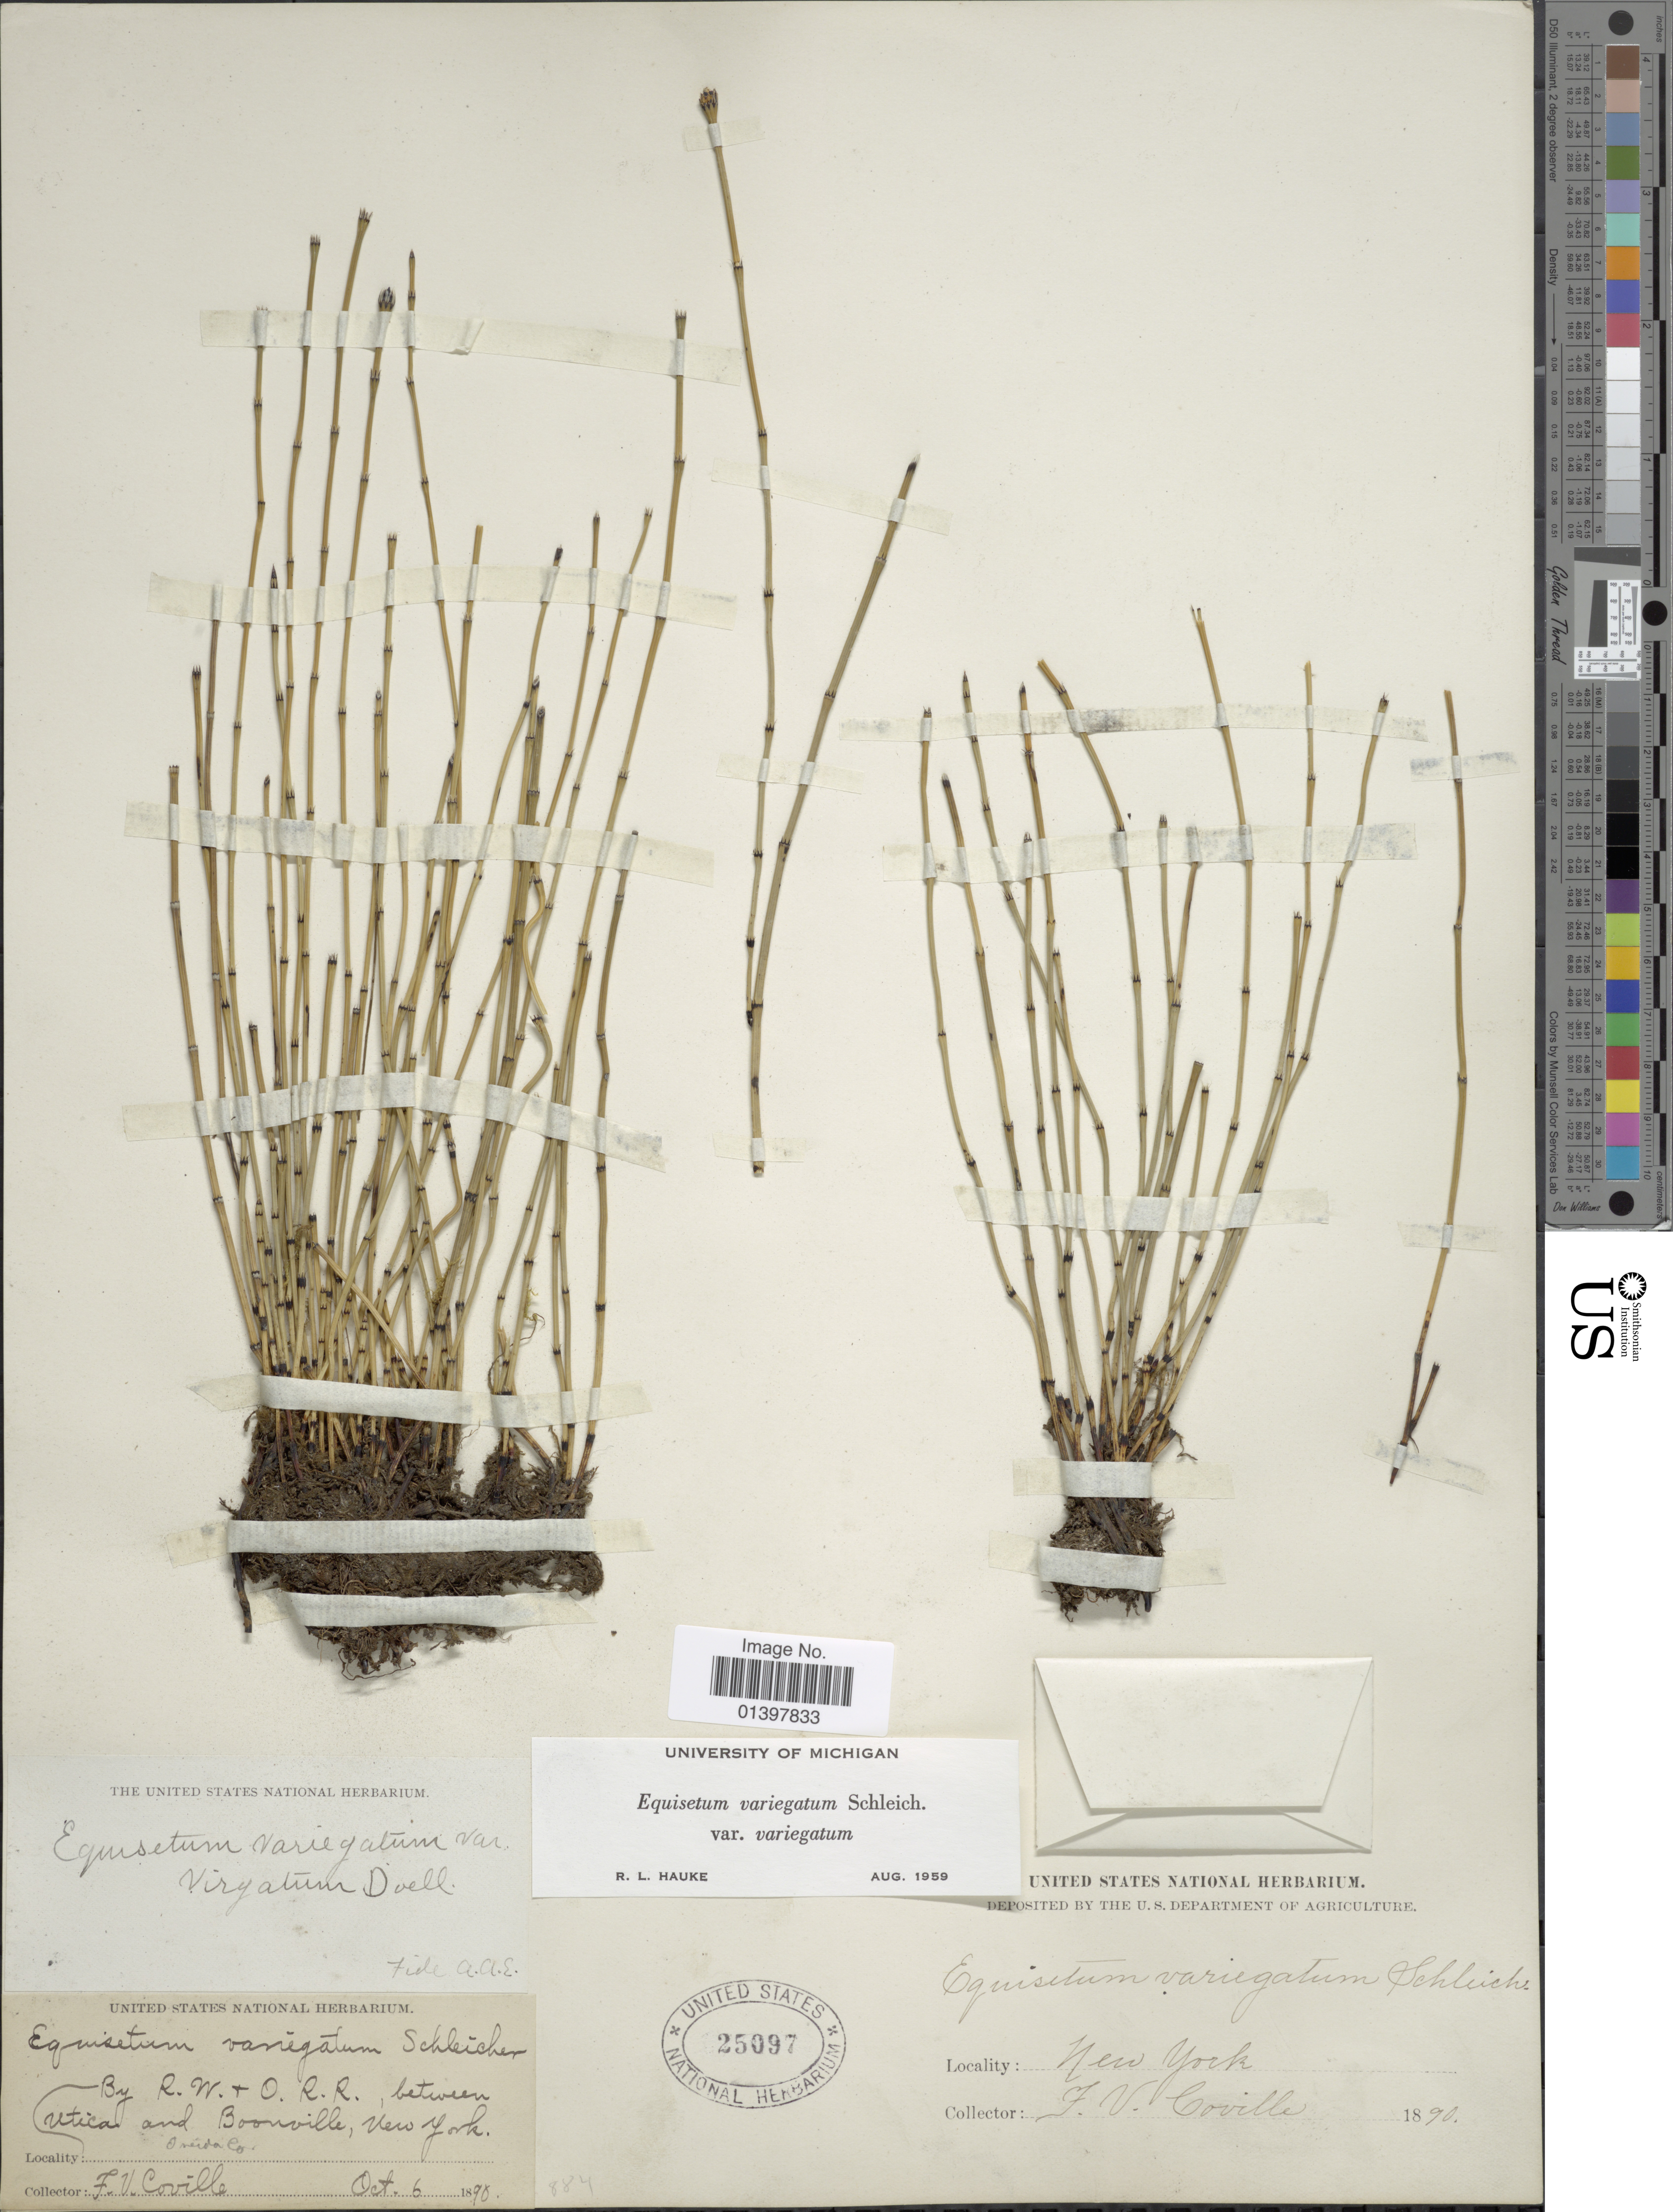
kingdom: Plantae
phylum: Tracheophyta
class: Polypodiopsida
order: Equisetales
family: Equisetaceae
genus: Equisetum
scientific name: Equisetum variegatum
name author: Schleich. ex F. Weber & D. Mohr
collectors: F. V. Coville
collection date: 1890-10-06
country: United States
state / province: New York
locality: By R.W.+O.R.R, between Utica and Boonville, New York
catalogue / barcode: US 25097